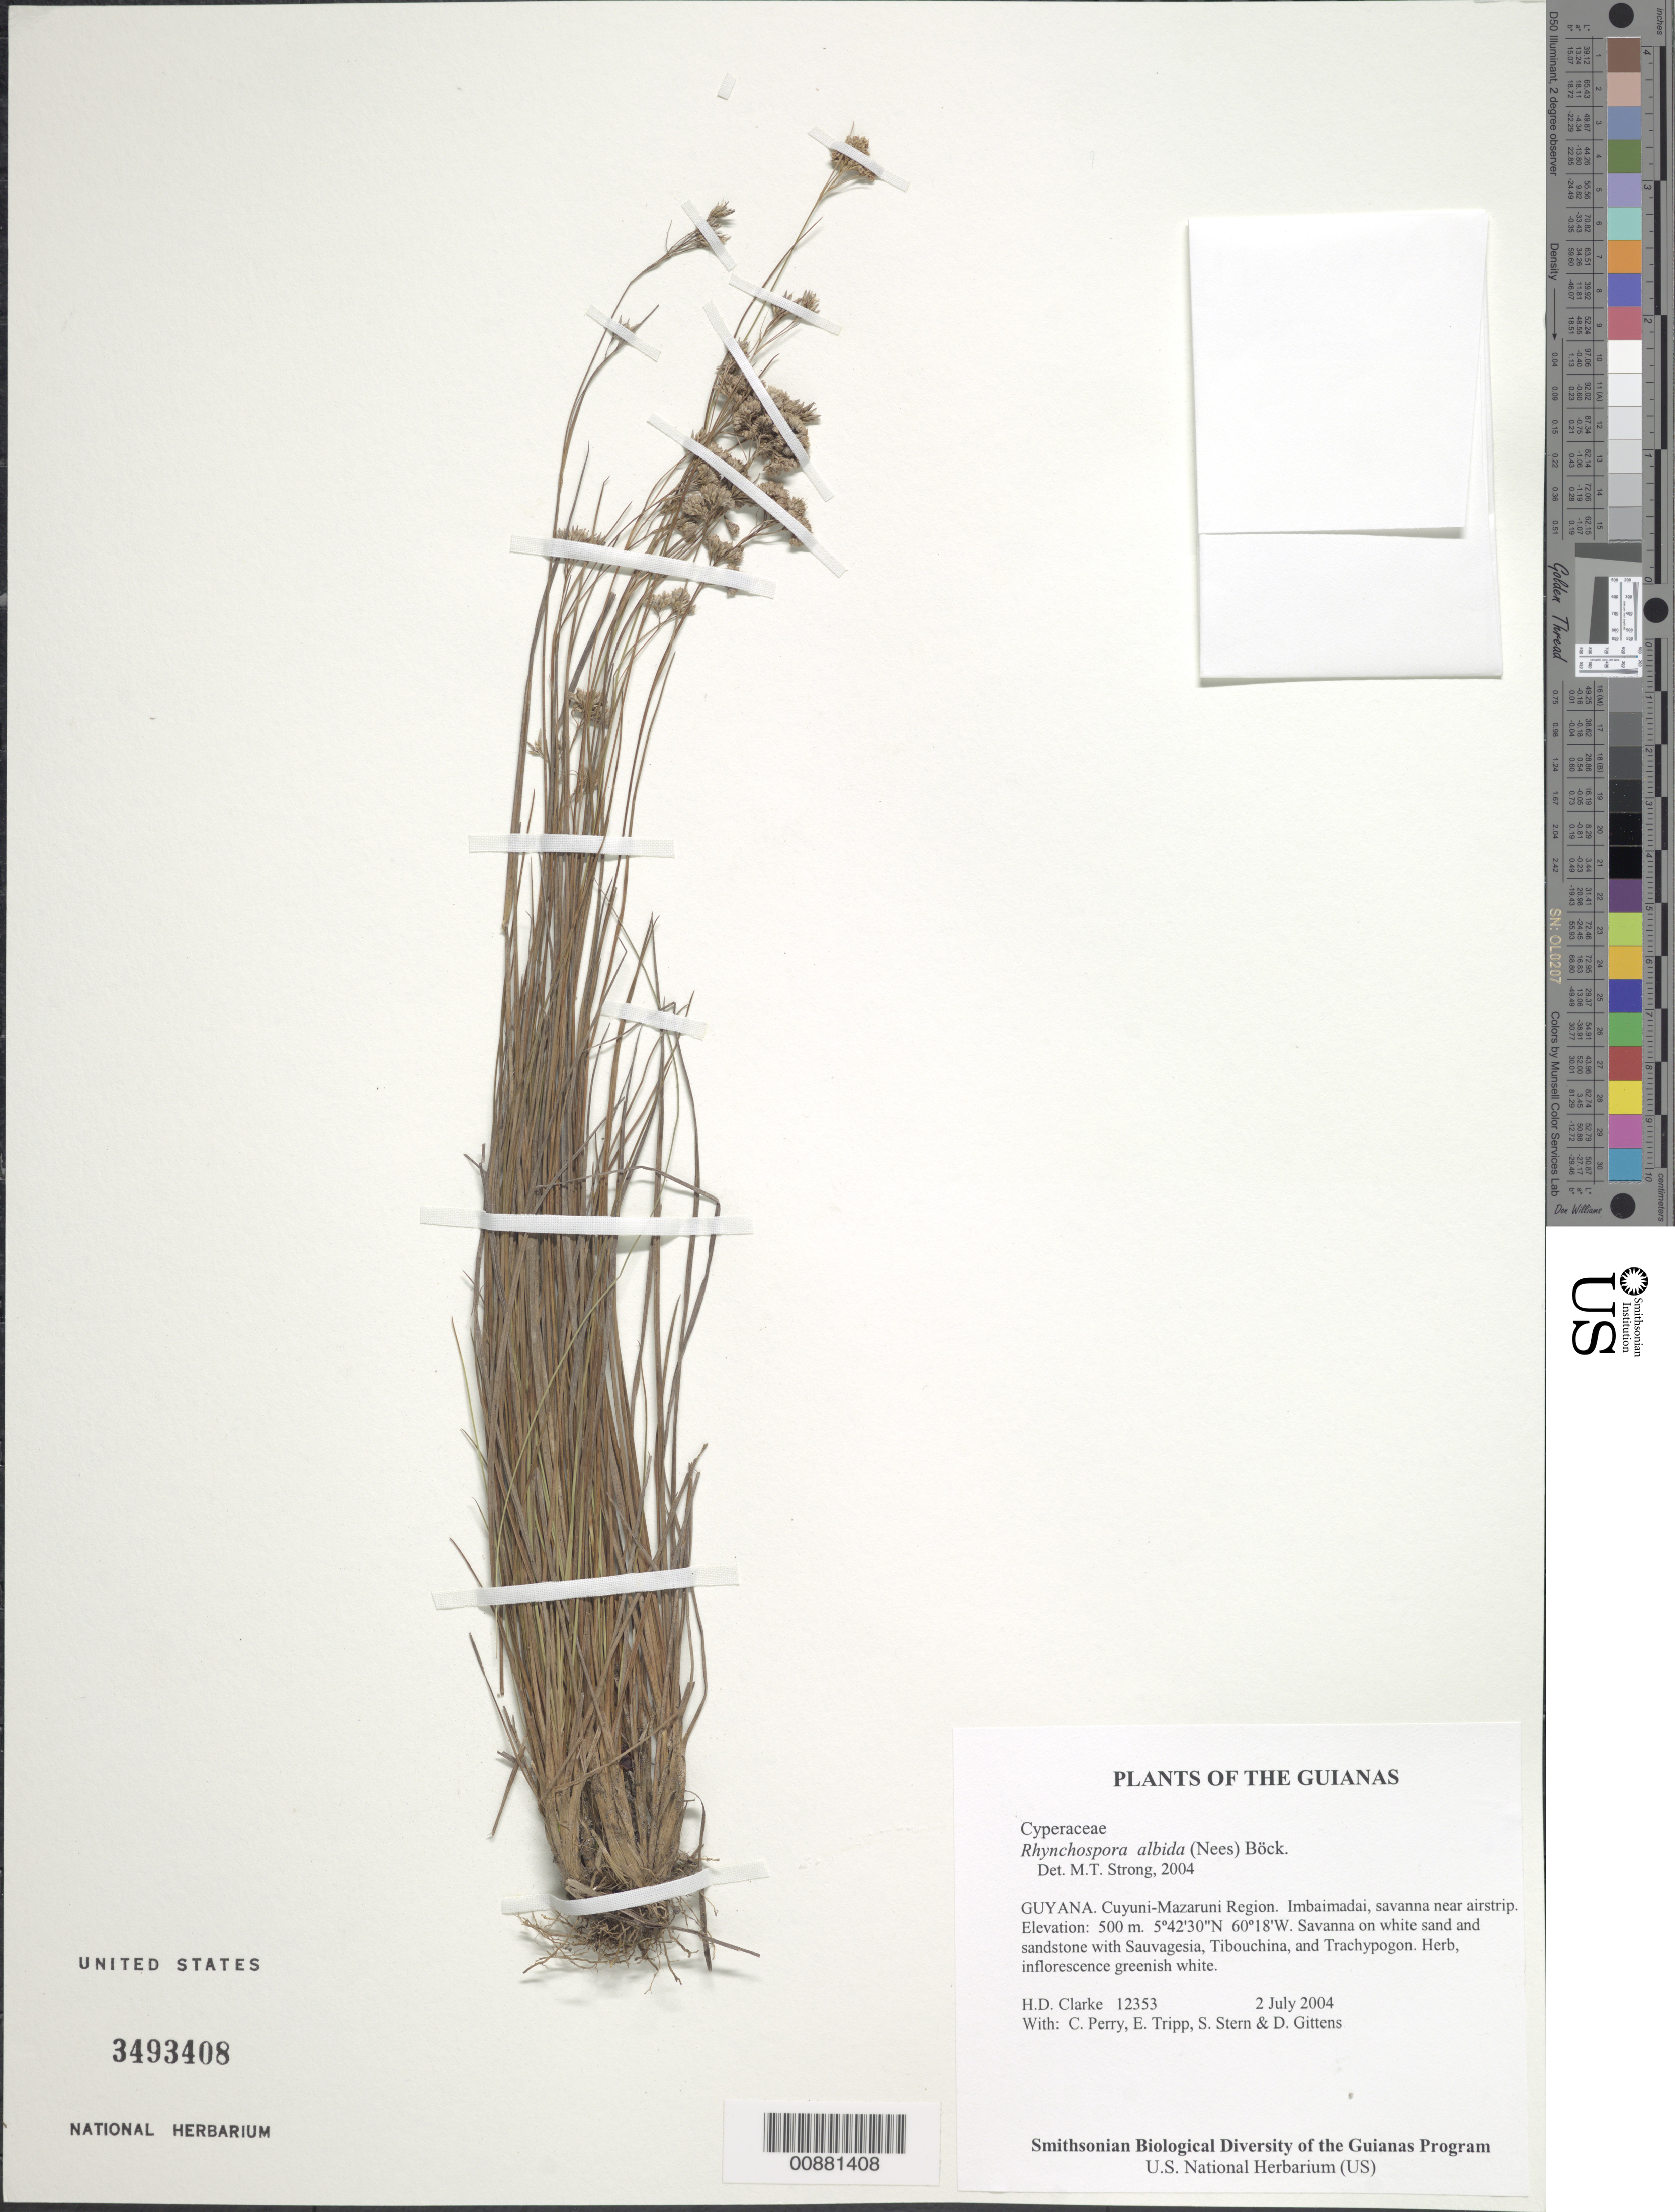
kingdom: Plantae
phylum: Tracheophyta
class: Liliopsida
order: Poales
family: Cyperaceae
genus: Rhynchospora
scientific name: Rhynchospora albida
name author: (Nees) Boeckeler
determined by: Strong, M. T., (US), Smithsonian Institution - National Museum of Natural History (UNITED STATES)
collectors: H. D. Clarke, C. Perry, E. Tripp, S. R. Stern & D. Gittens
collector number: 12353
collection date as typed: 2 July 2004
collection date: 2004-07-02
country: Guyana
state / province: Cuyuni-Mazaruni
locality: Imbaimadai, savanna near airstrip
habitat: Savanna on white sand and sandstone with Sauvagesia, Tibouchina, and Trachypogon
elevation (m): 500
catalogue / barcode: US 3493408